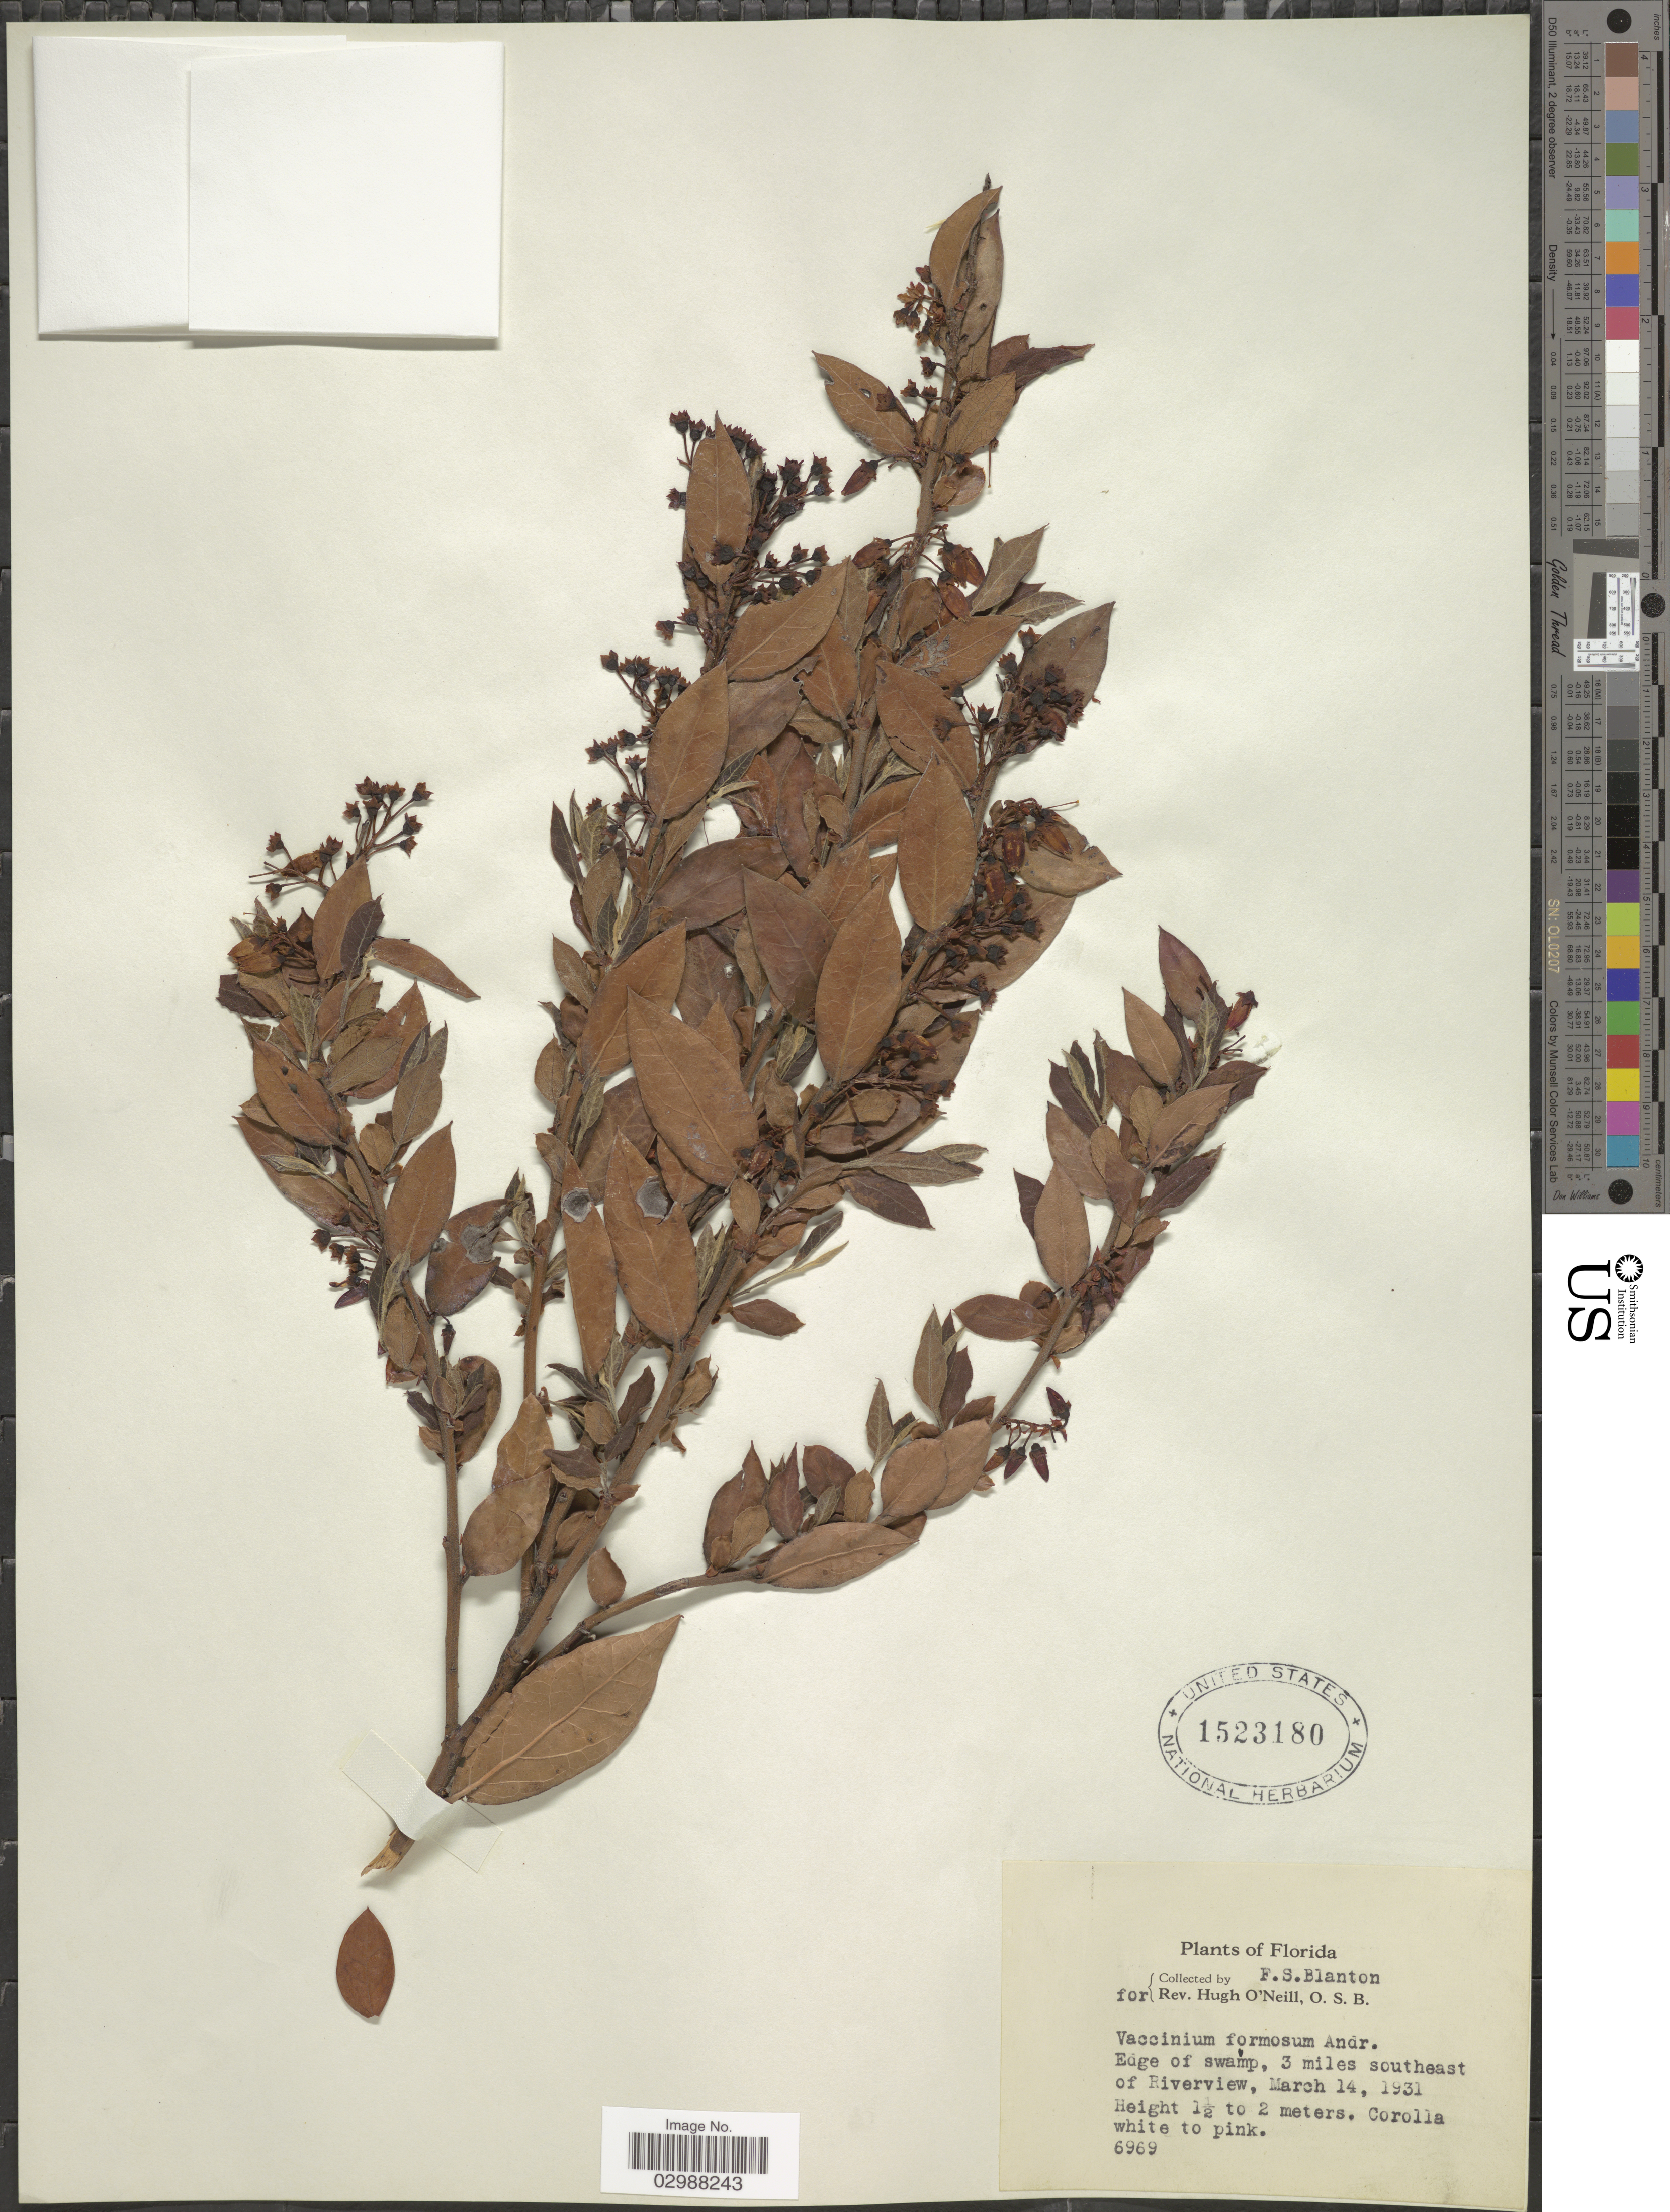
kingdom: Plantae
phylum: Tracheophyta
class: Magnoliopsida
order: Ericales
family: Ericaceae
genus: Vaccinium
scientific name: Vaccinium formosum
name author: Andrews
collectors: F. S. Blanton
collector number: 6969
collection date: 1931-03-14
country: United States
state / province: Florida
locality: Edge of swamp, 3 miles southeast of Riverview.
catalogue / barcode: US 1523180